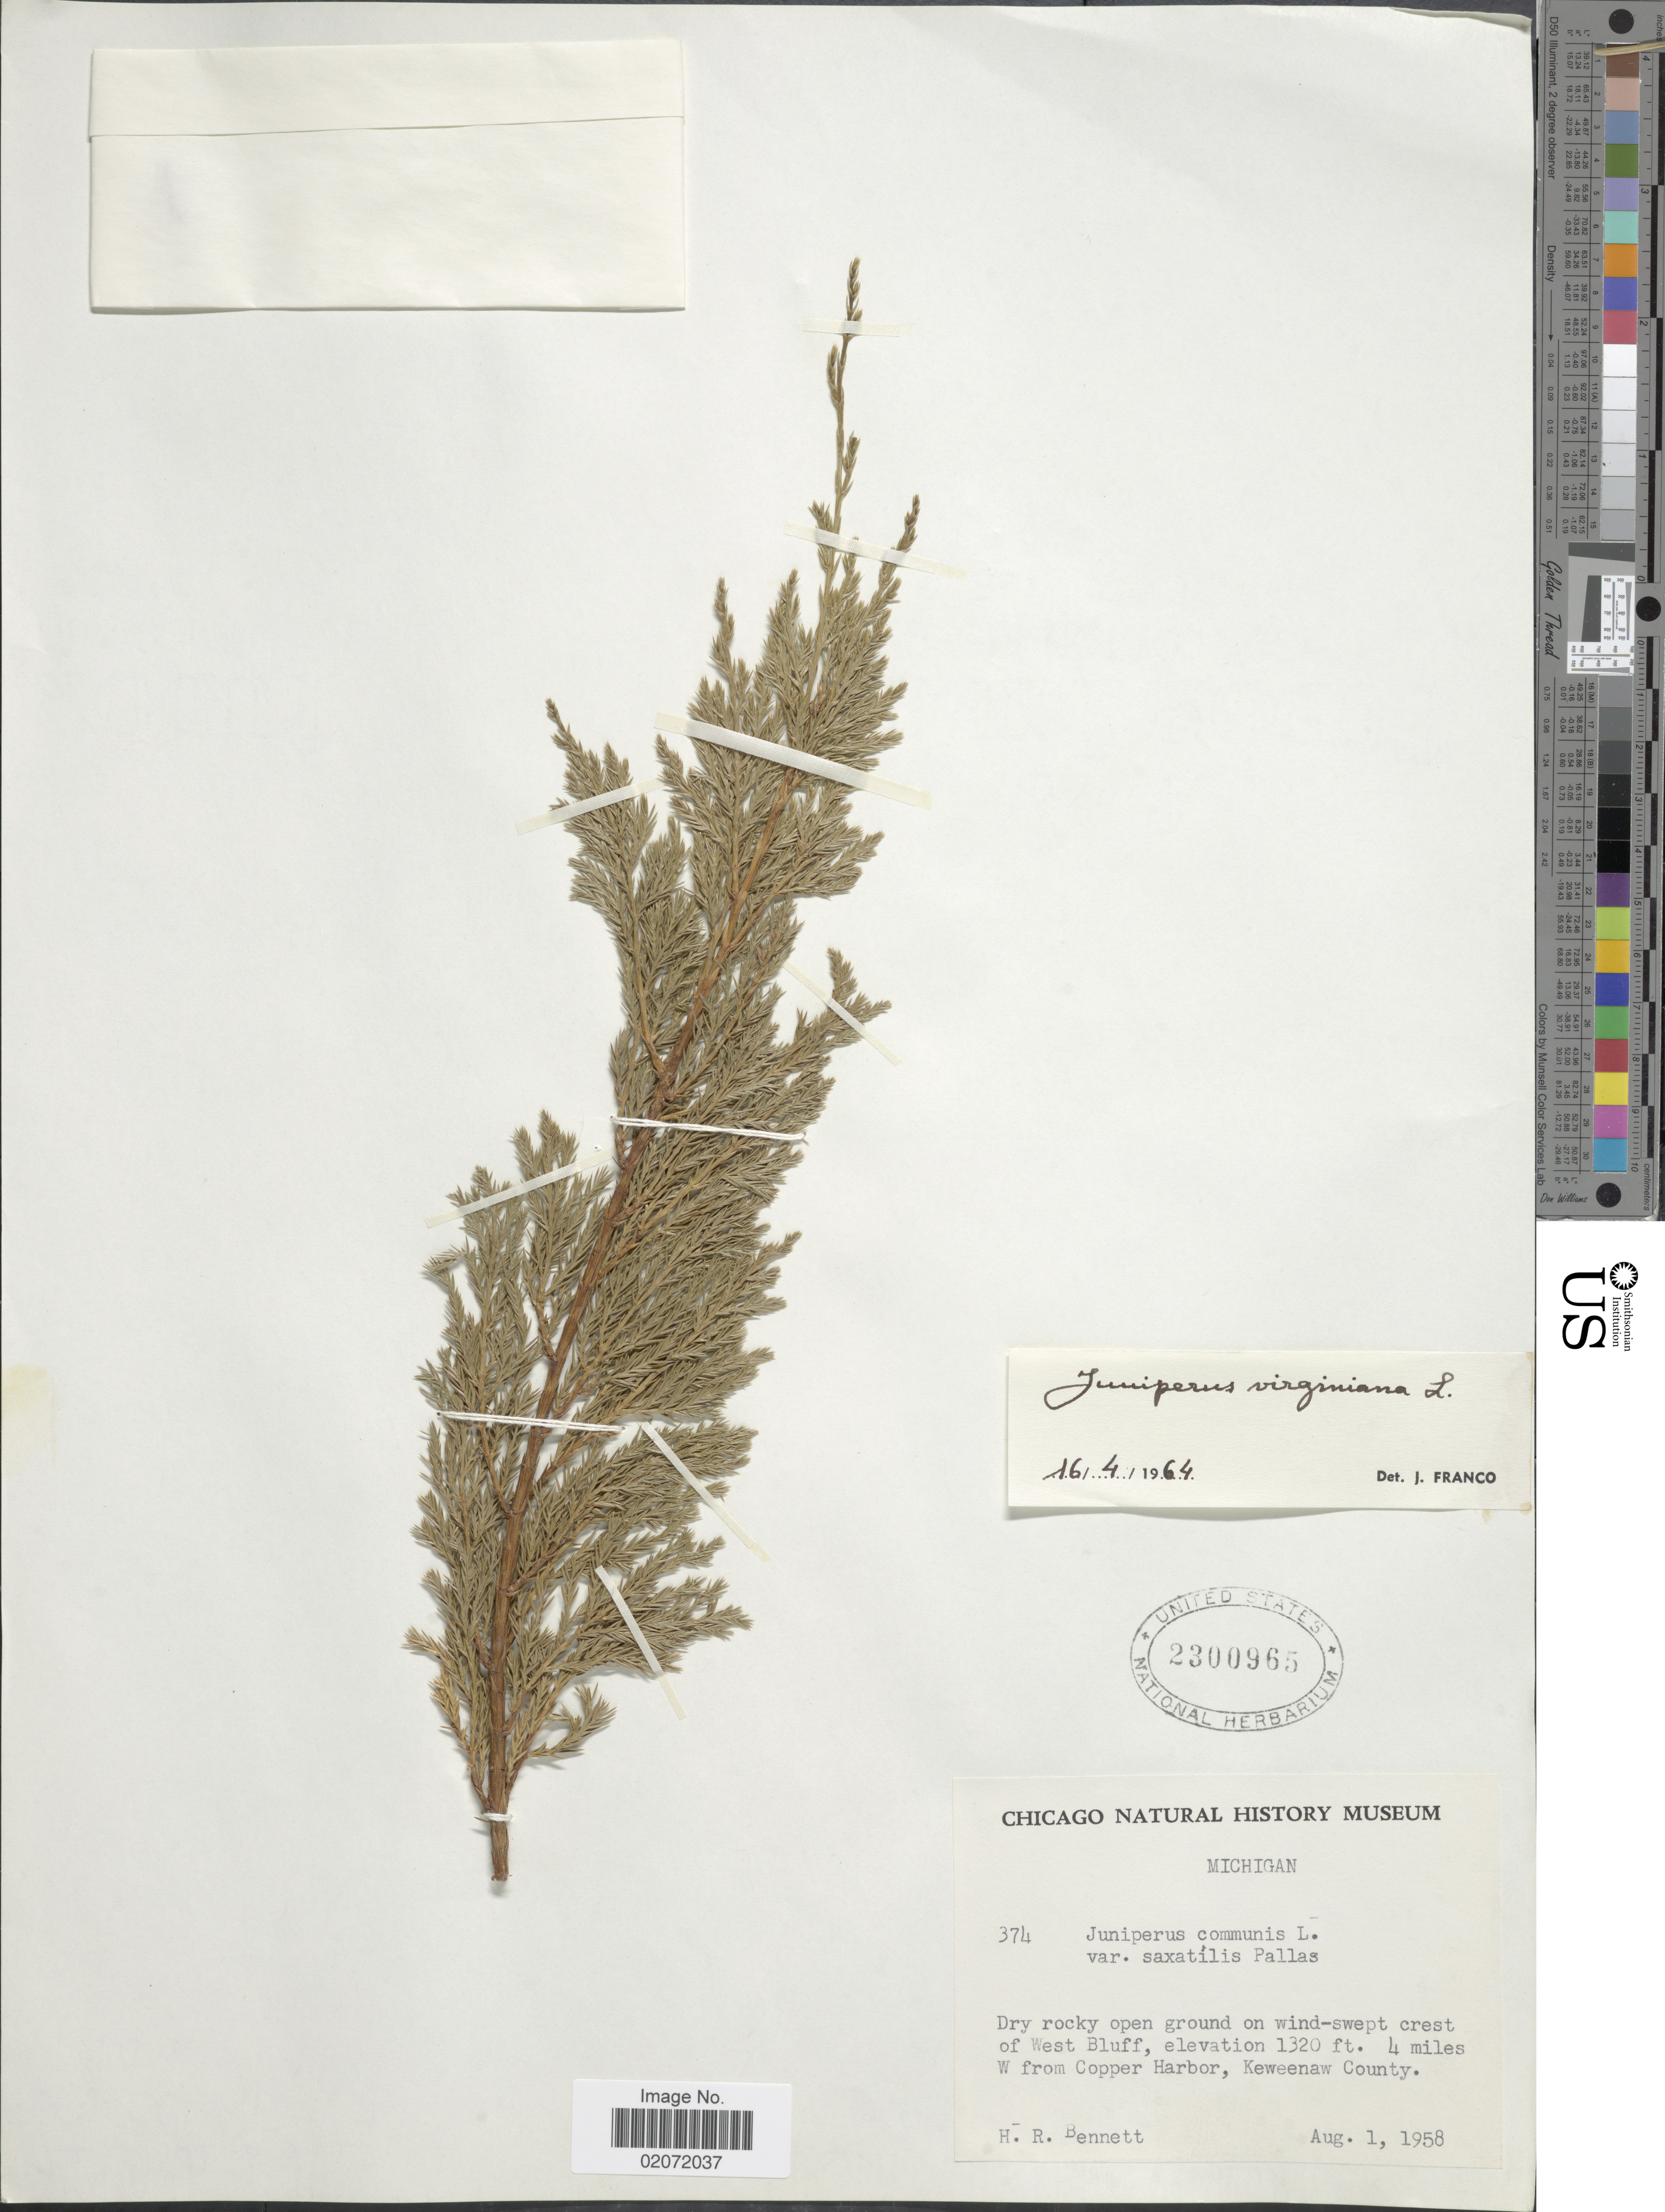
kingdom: Plantae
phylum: Tracheophyta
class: Pinopsida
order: Pinales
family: Cupressaceae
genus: Juniperus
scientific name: Juniperus virginiana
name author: L.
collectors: H. R. Bennett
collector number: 374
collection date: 1958-08-01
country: United States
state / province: Michigan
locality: Wind-swept crest of West Bluff. 4 miles W from Copper harbor, Keweenaw County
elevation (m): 402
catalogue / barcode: US 2300965